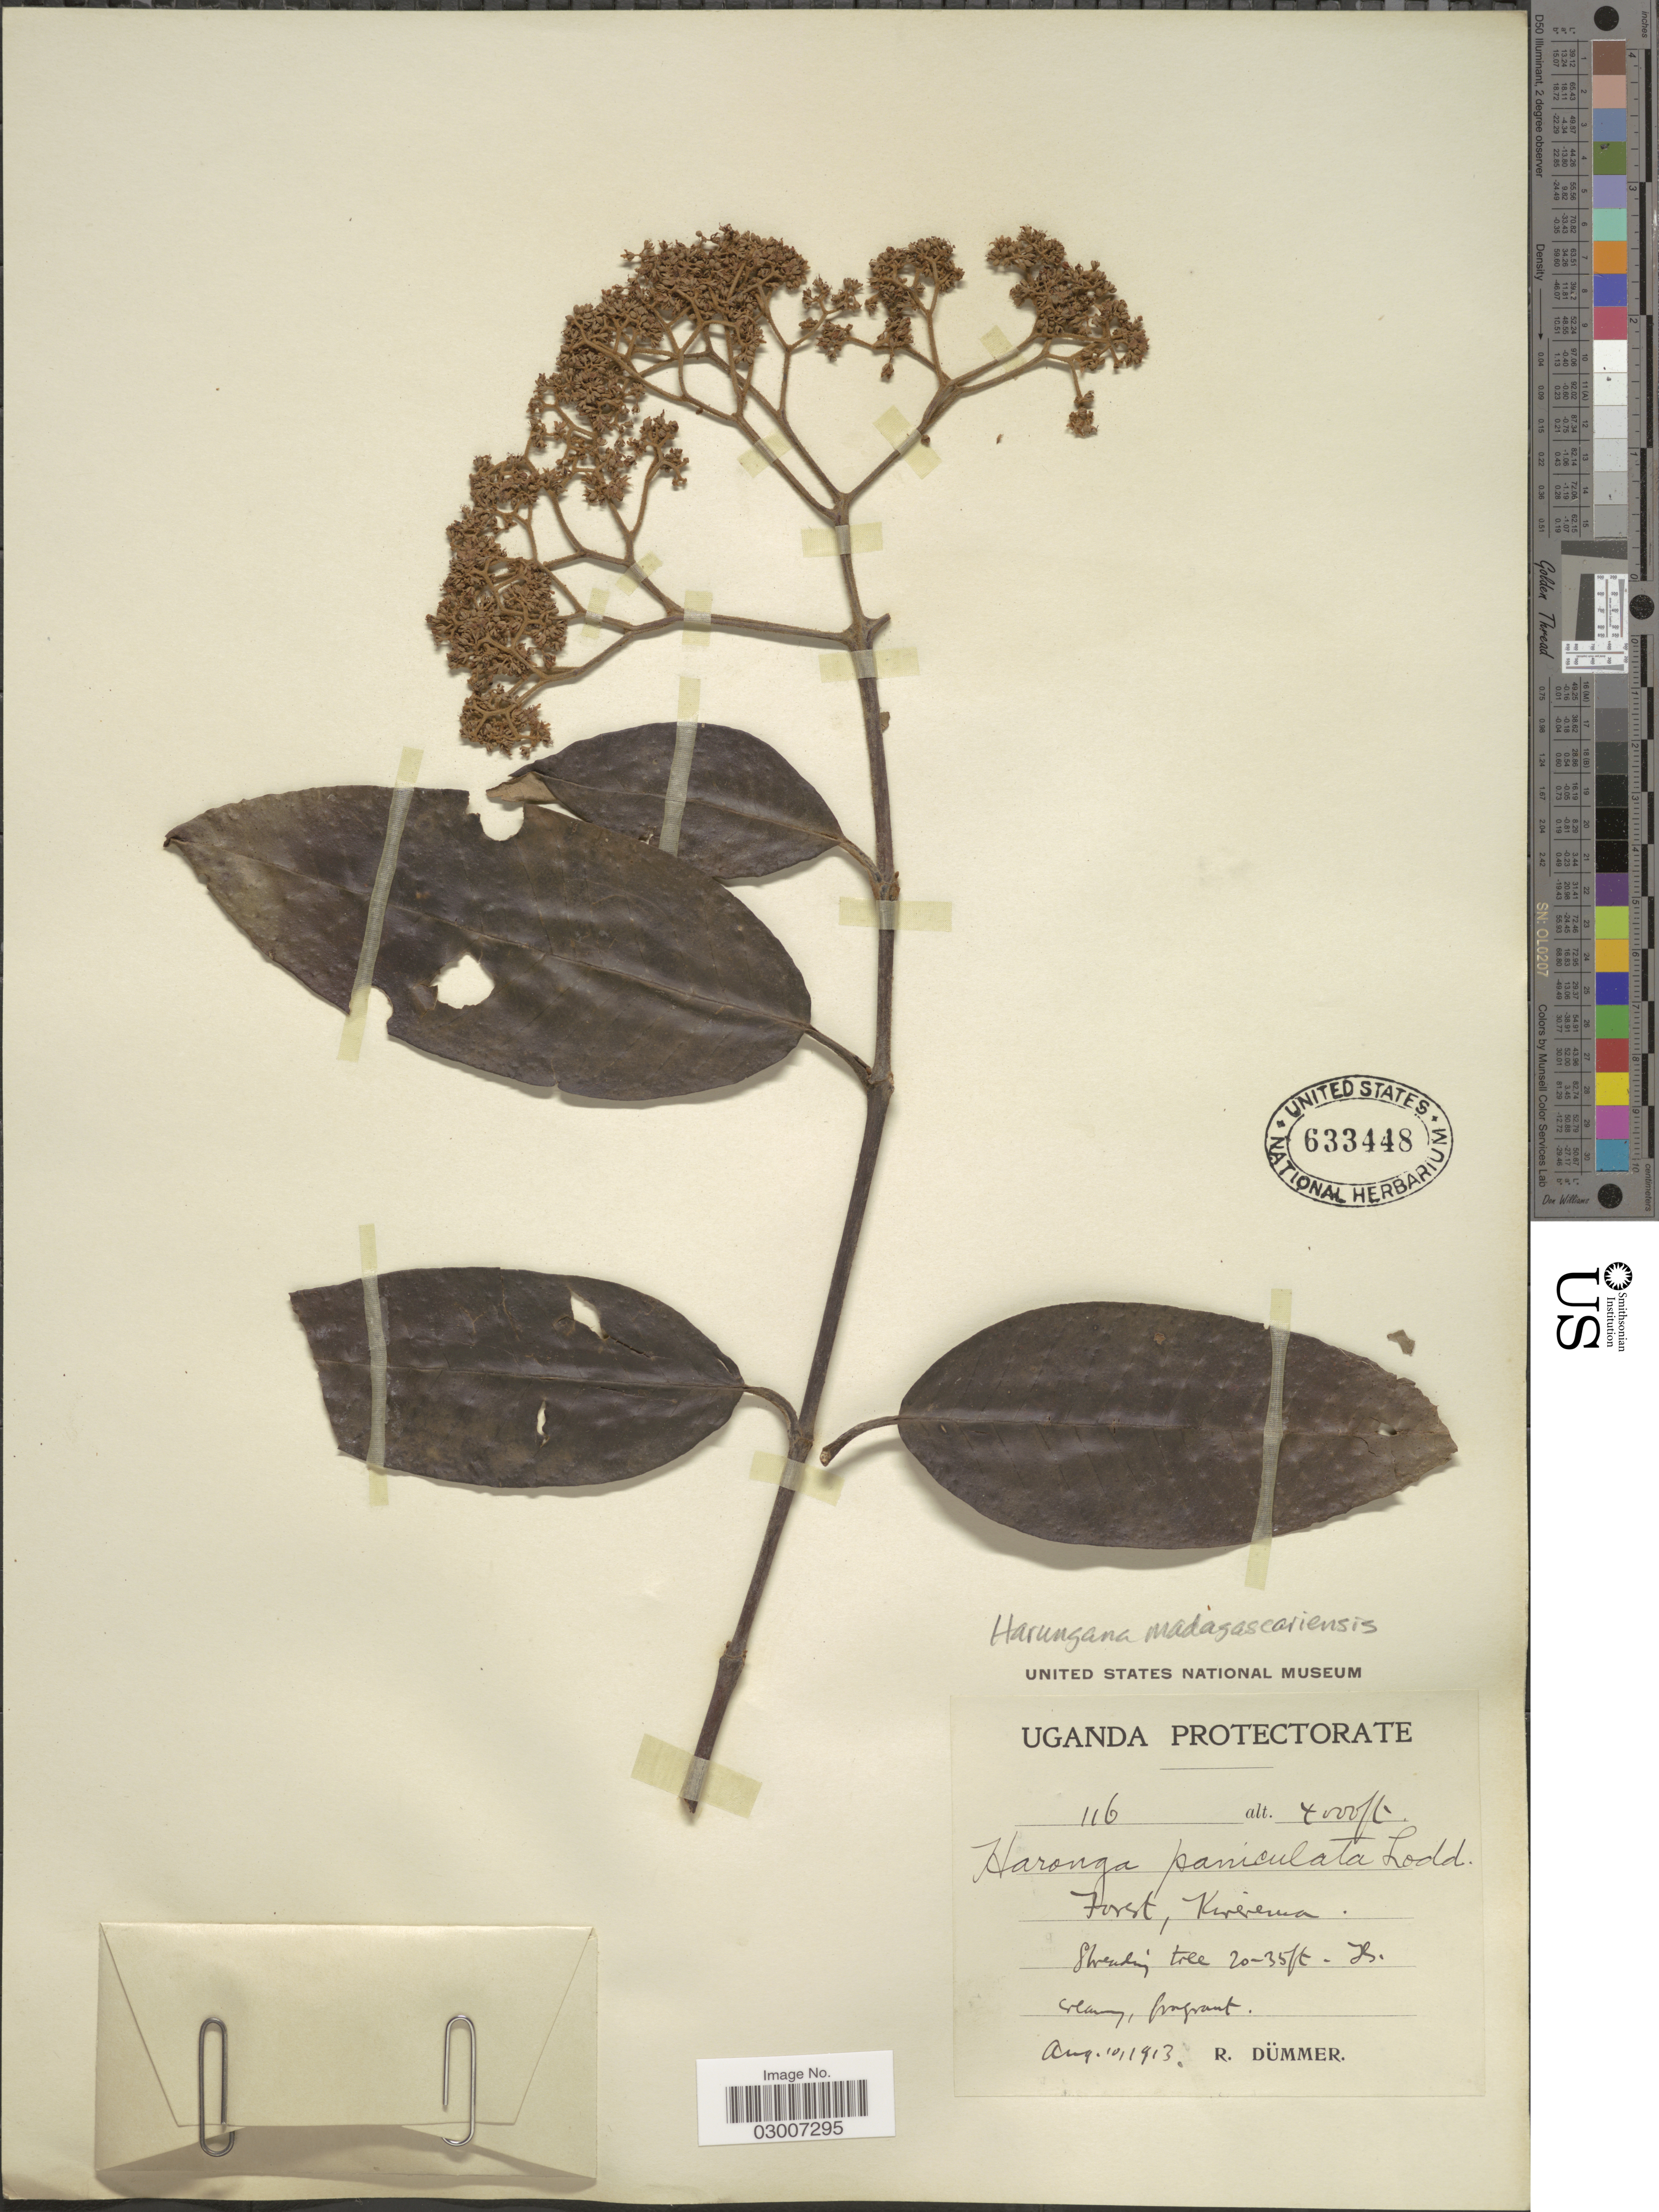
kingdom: Plantae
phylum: Tracheophyta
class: Magnoliopsida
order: Malpighiales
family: Hypericaceae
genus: Harungana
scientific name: Harungana madagascariensis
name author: Lam. ex Poir.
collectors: R. A. Dümmer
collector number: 116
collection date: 1913-08-10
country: Uganda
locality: Uganda Protectorate. Forest, [illegible text].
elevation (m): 1219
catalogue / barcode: US 633448